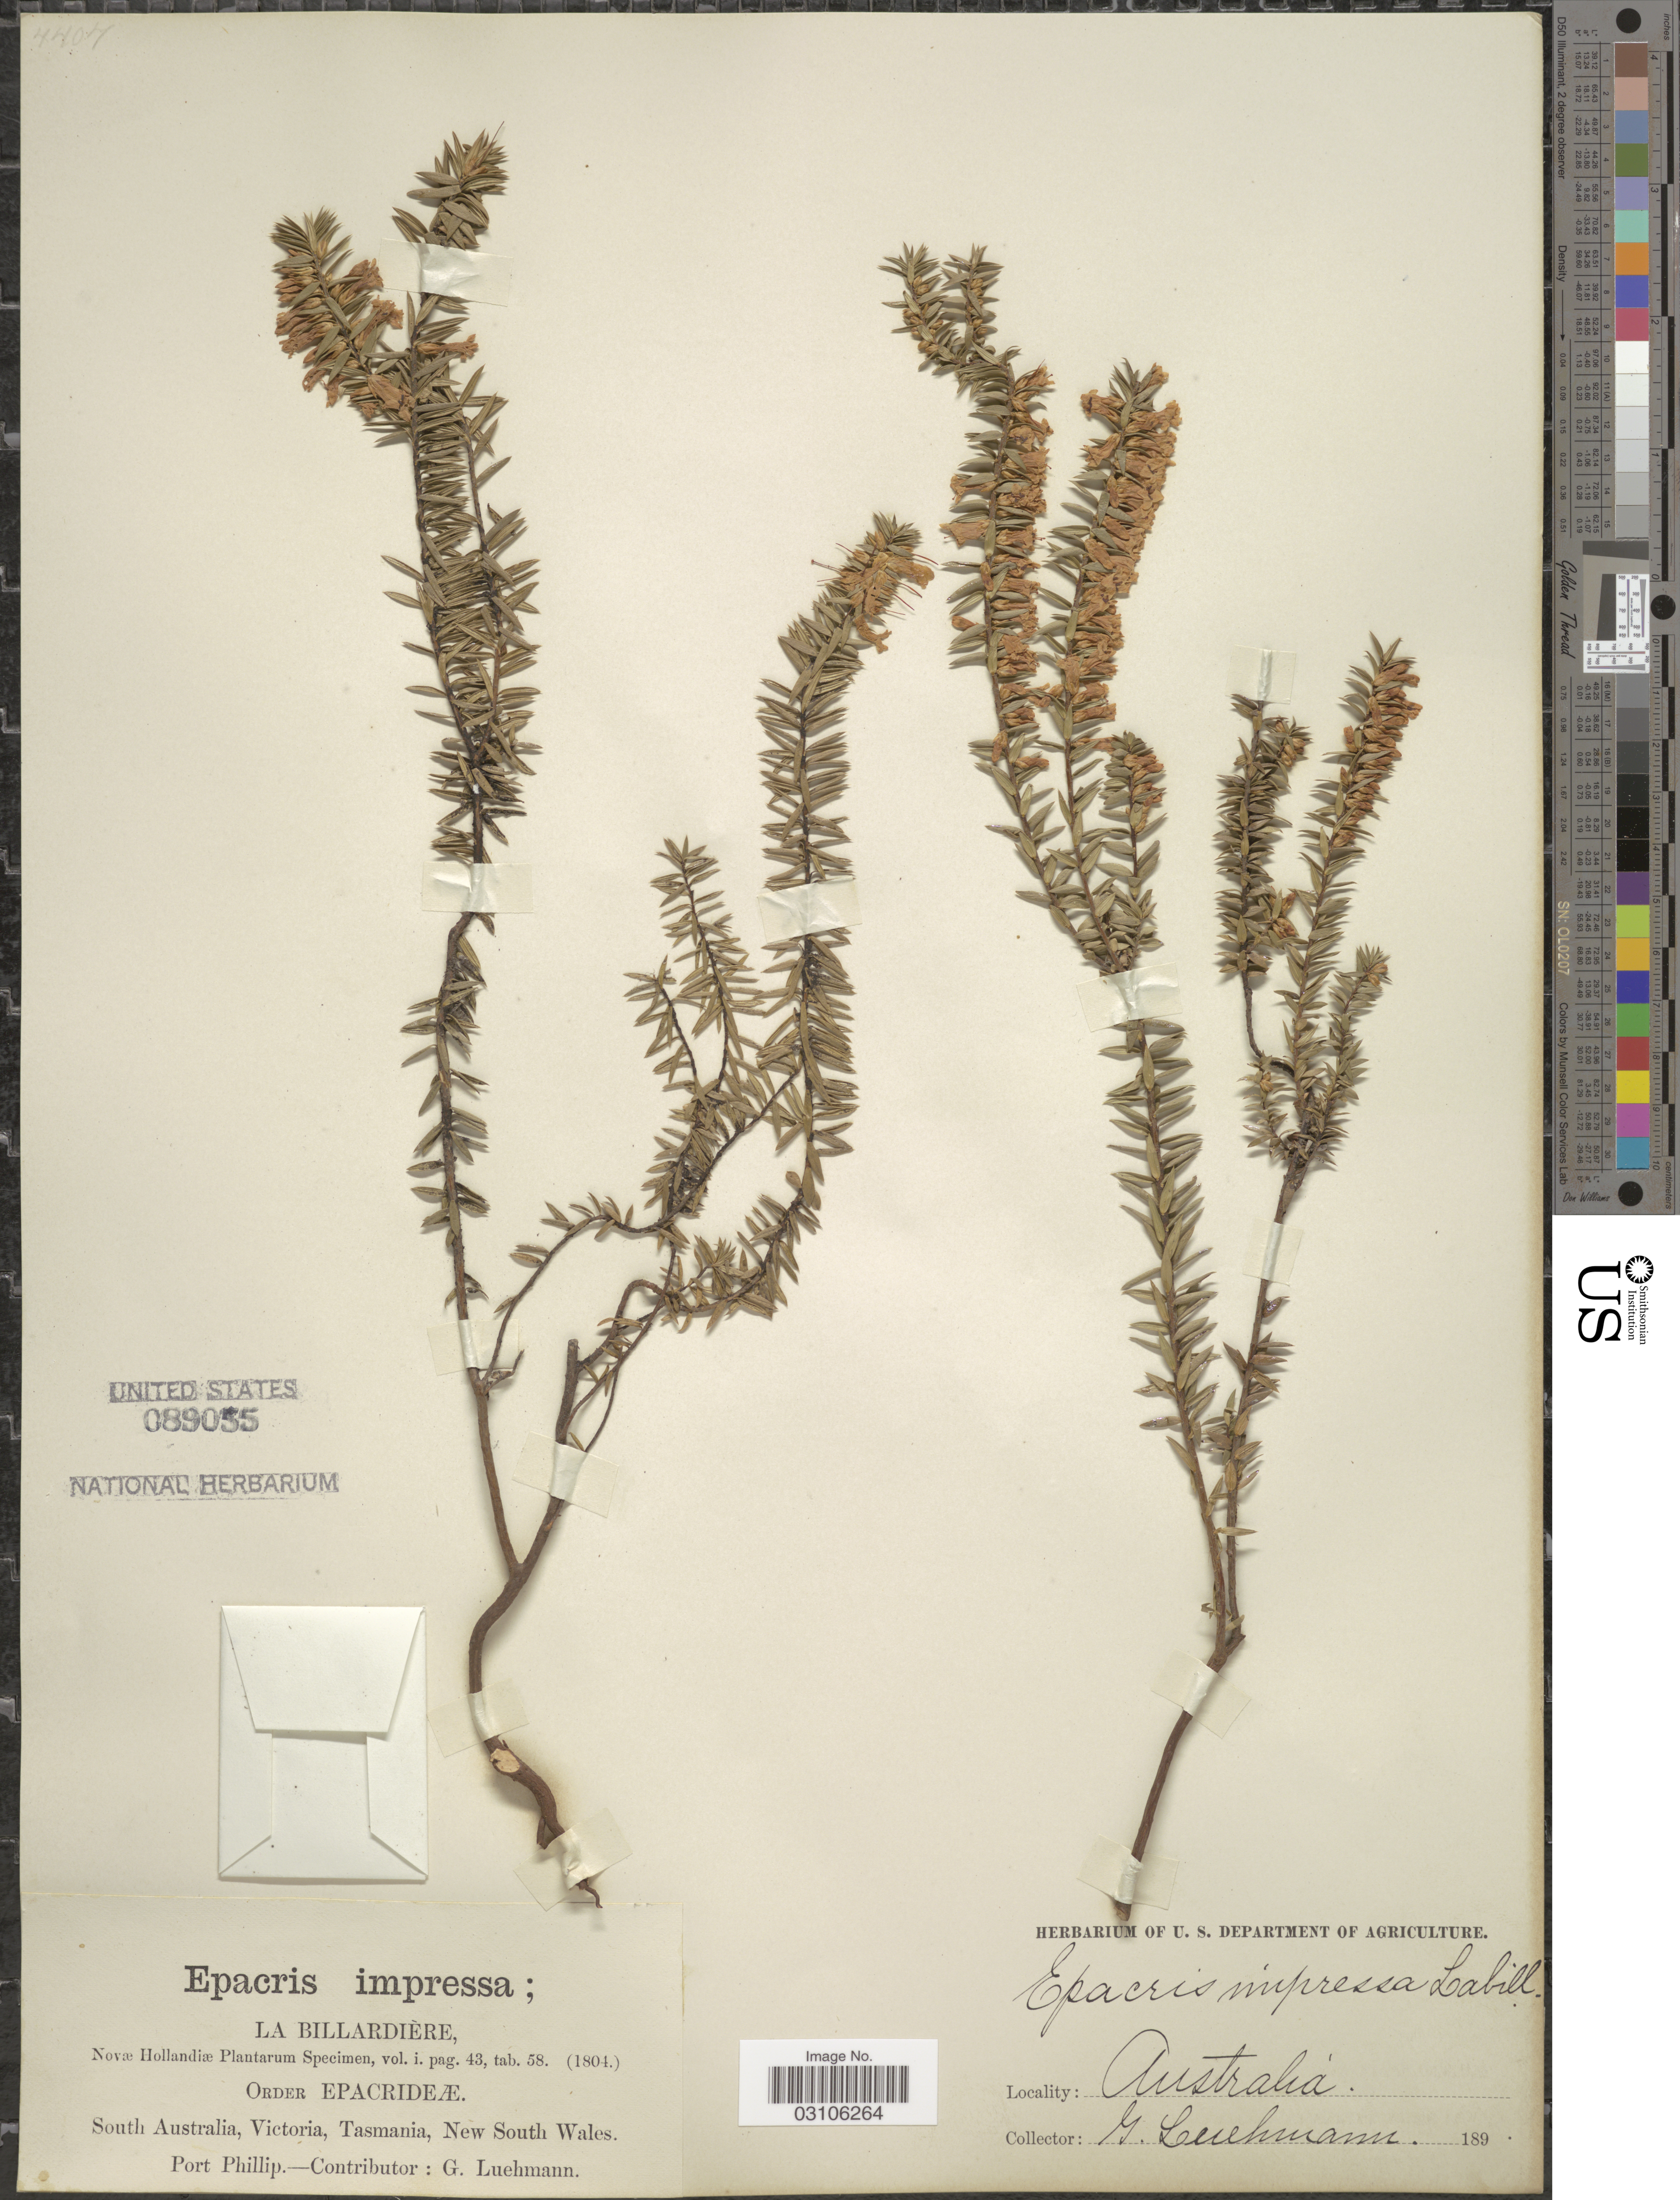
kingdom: Plantae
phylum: Tracheophyta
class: Magnoliopsida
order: Ericales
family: Ericaceae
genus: Epacris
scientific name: Epacris impressa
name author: Labill.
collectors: G. Leuhmann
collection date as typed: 189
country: Australia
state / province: Victoria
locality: South Australia, Victoria, Tasmania, New South Wales. Port Phillip.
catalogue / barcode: US 89055